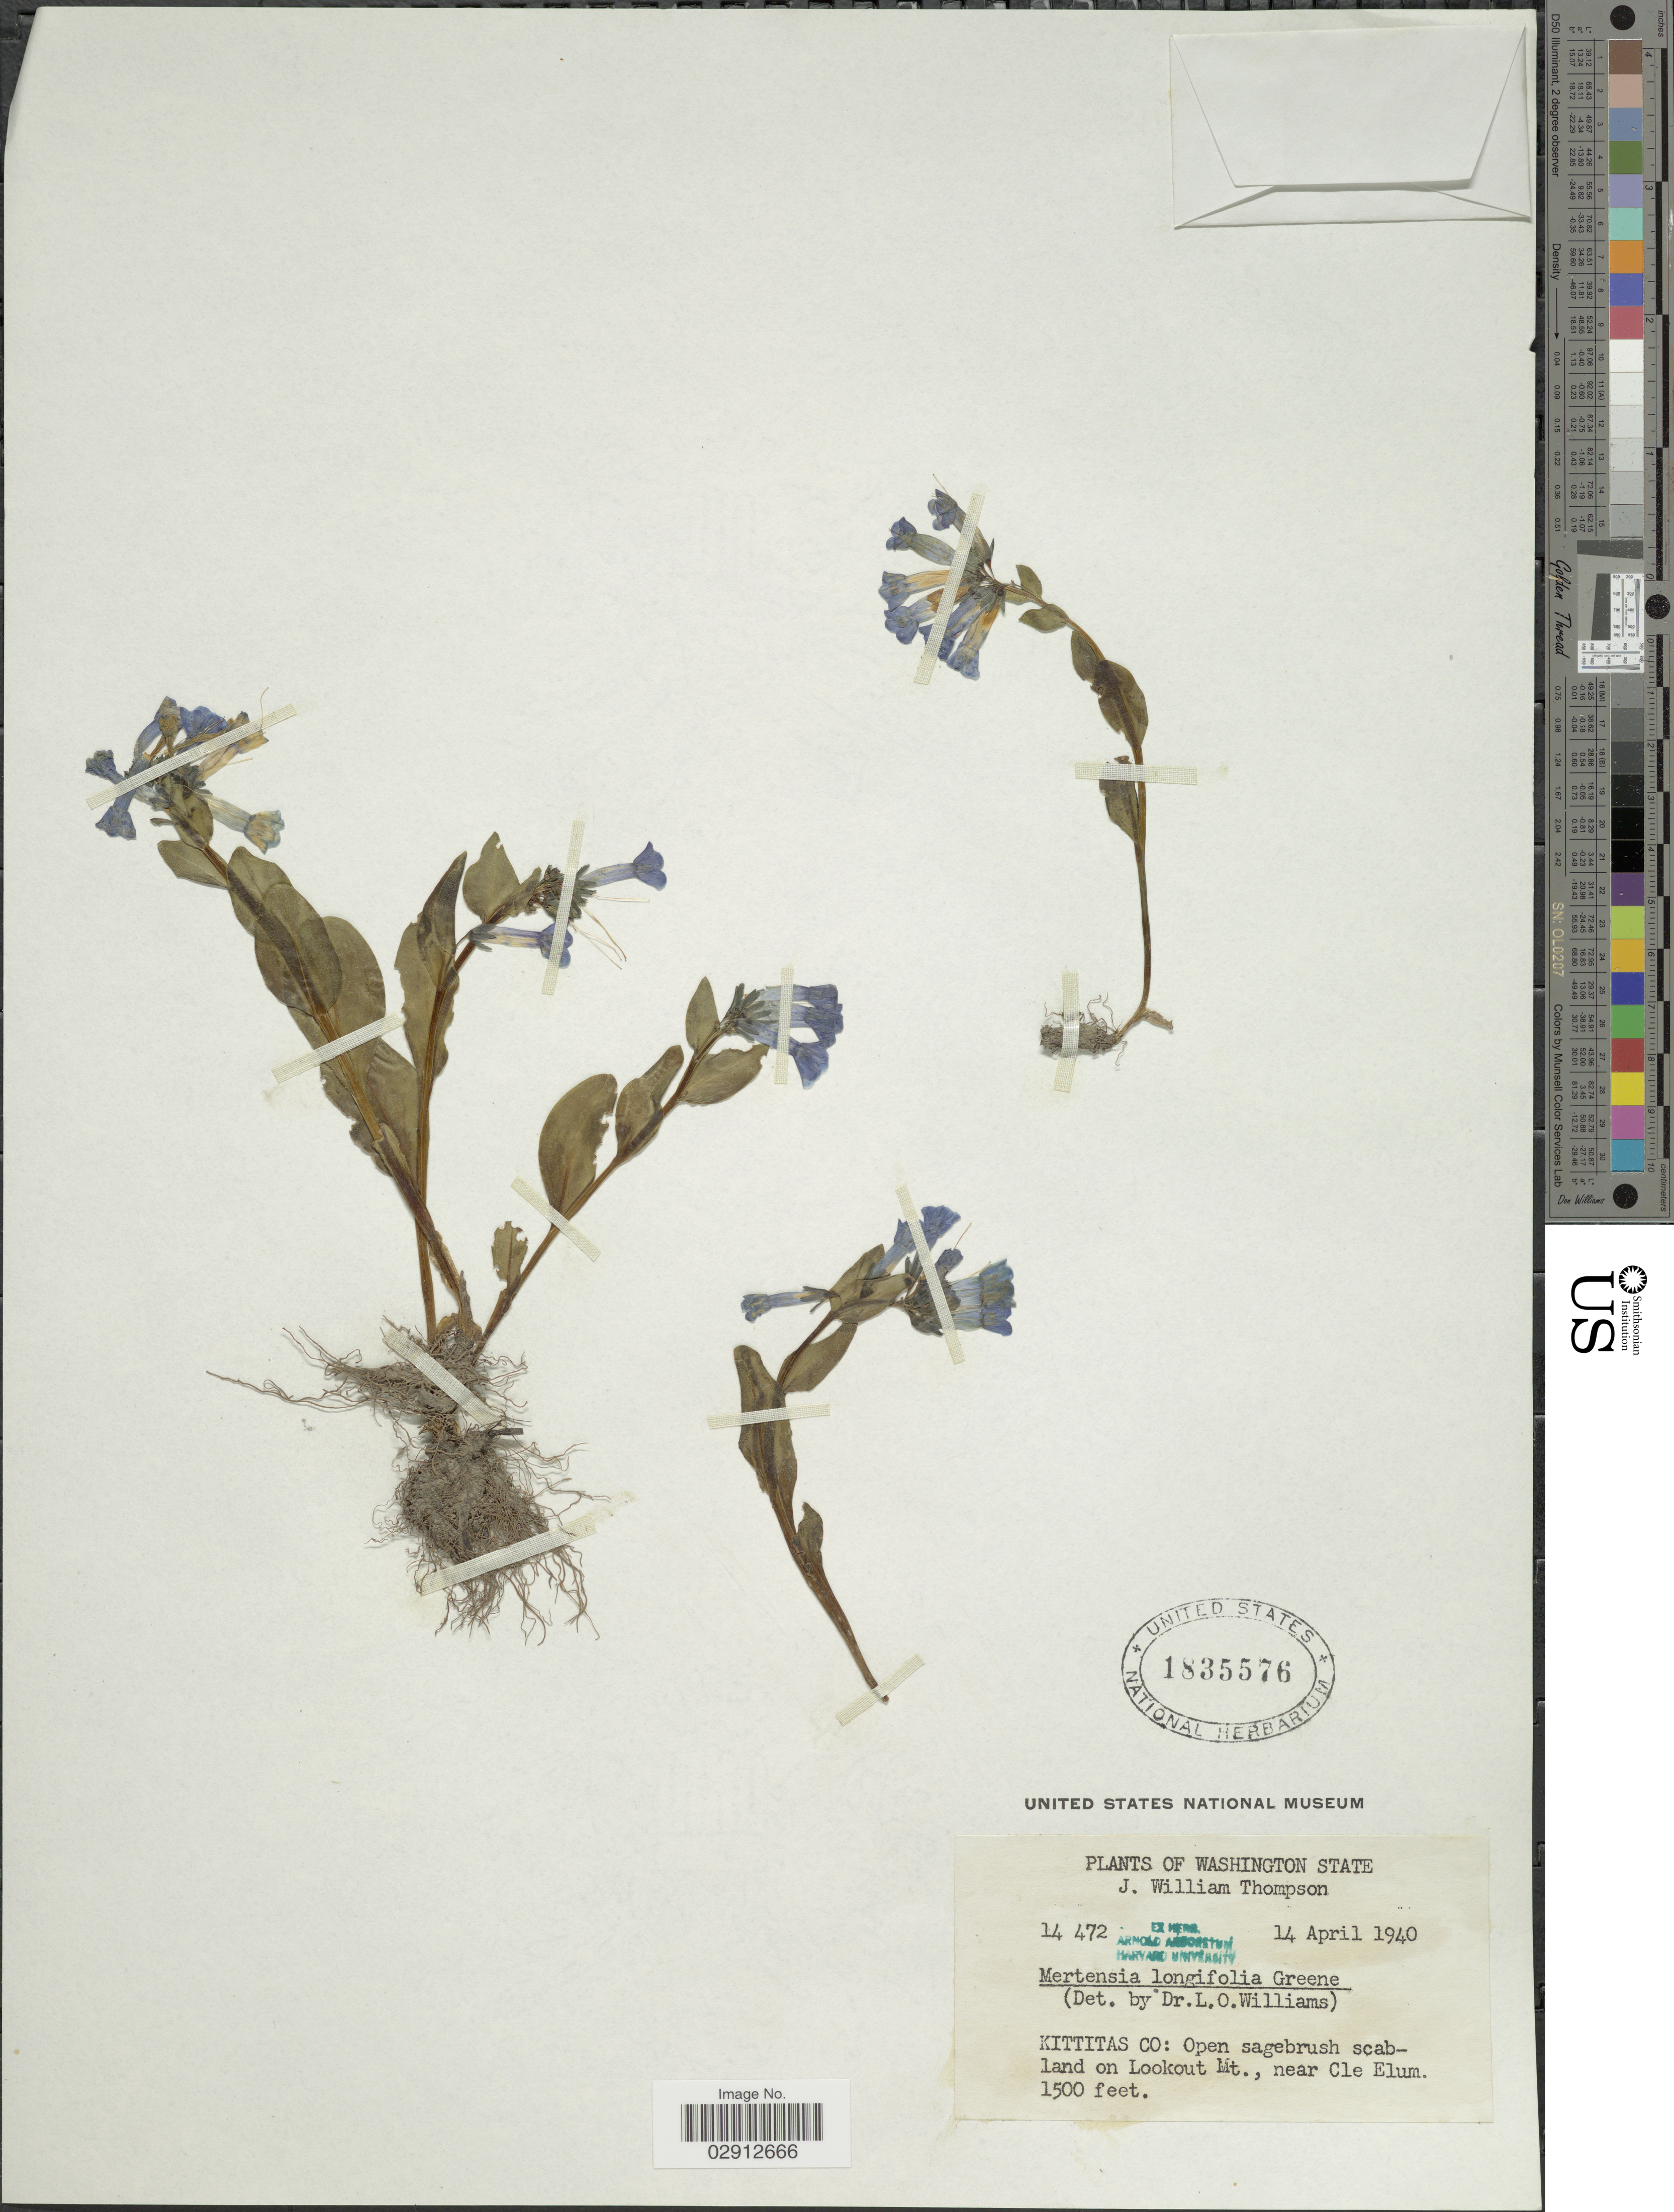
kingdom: Plantae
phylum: Tracheophyta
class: Magnoliopsida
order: Boraginales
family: Boraginaceae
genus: Mertensia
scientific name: Mertensia longiflora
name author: Rydb.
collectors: J. W. Thompson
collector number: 14472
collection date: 1940-04-14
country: United States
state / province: Washington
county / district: Kittitas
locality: Kittitas Co: On Lookout Mt., near Cle Elum.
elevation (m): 457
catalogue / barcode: US 1835576